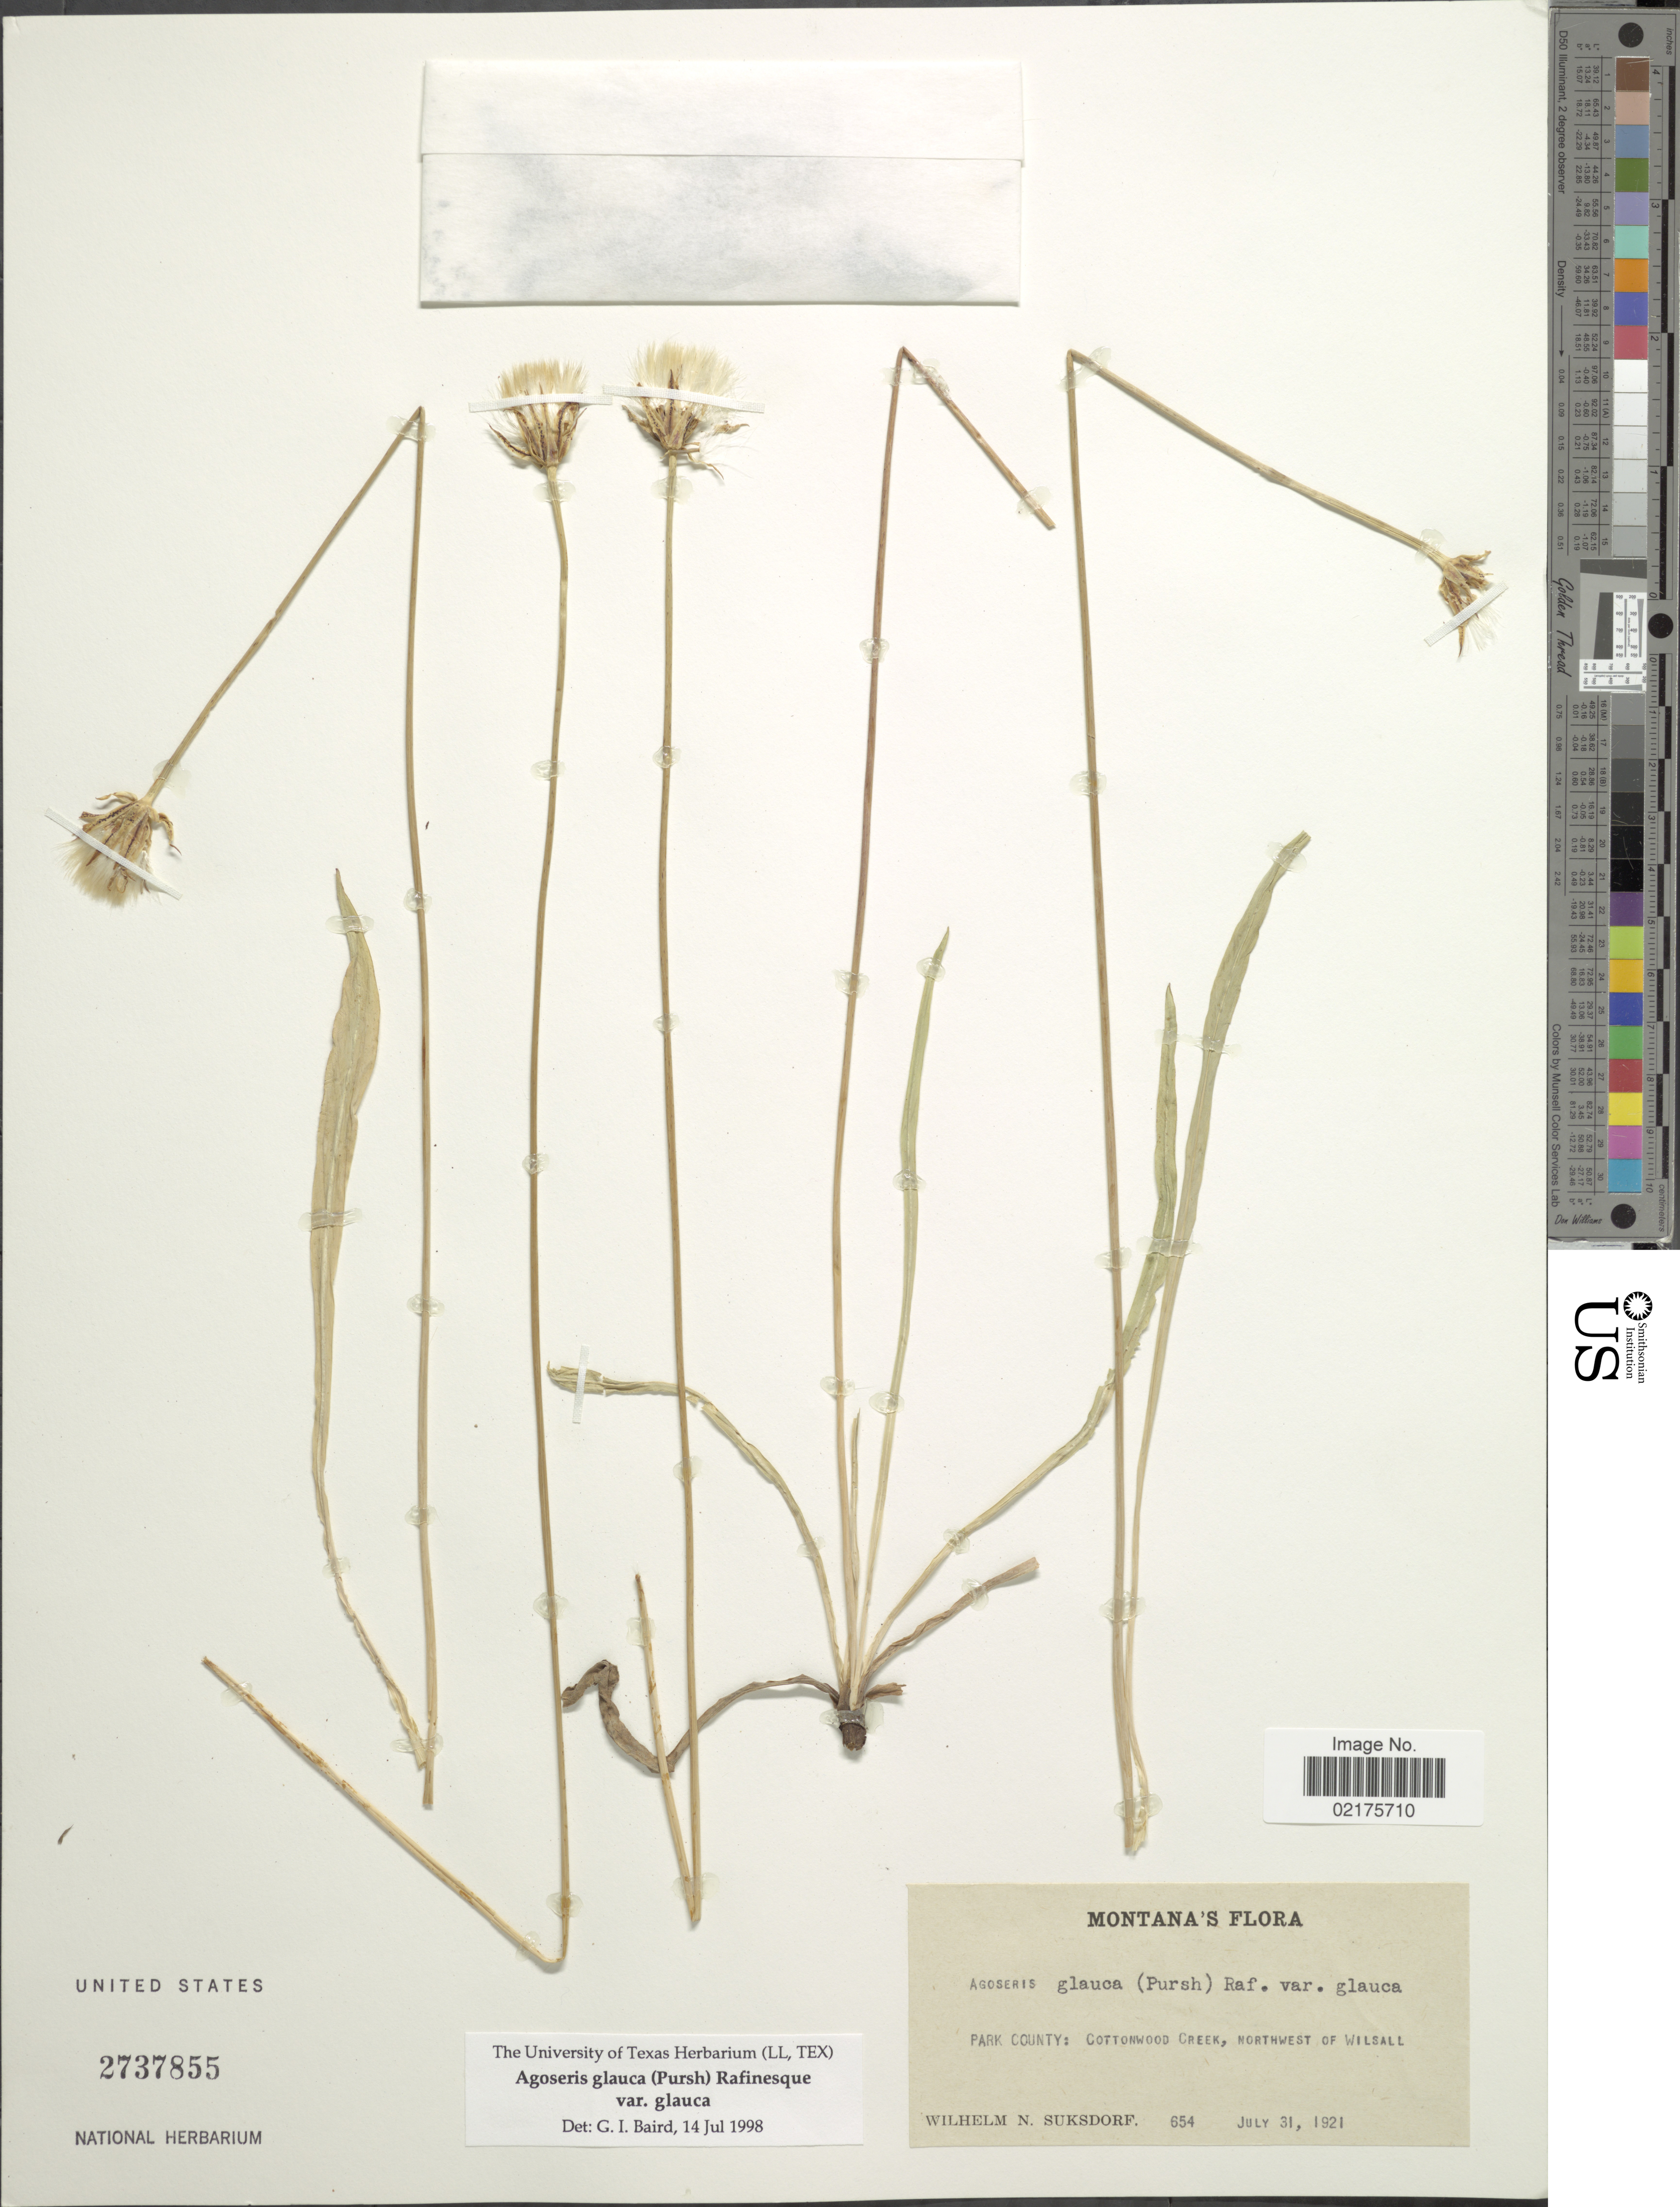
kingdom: Plantae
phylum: Tracheophyta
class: Magnoliopsida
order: Asterales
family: Asteraceae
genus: Agoseris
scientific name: Agoseris glauca var. glauca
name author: (Pursh) Raf.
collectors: W. N. Suksdorf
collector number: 654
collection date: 1921-07-31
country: United States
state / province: Montana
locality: Park County: Cottonwood Creek, northwest of Willsall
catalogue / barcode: US 2737855